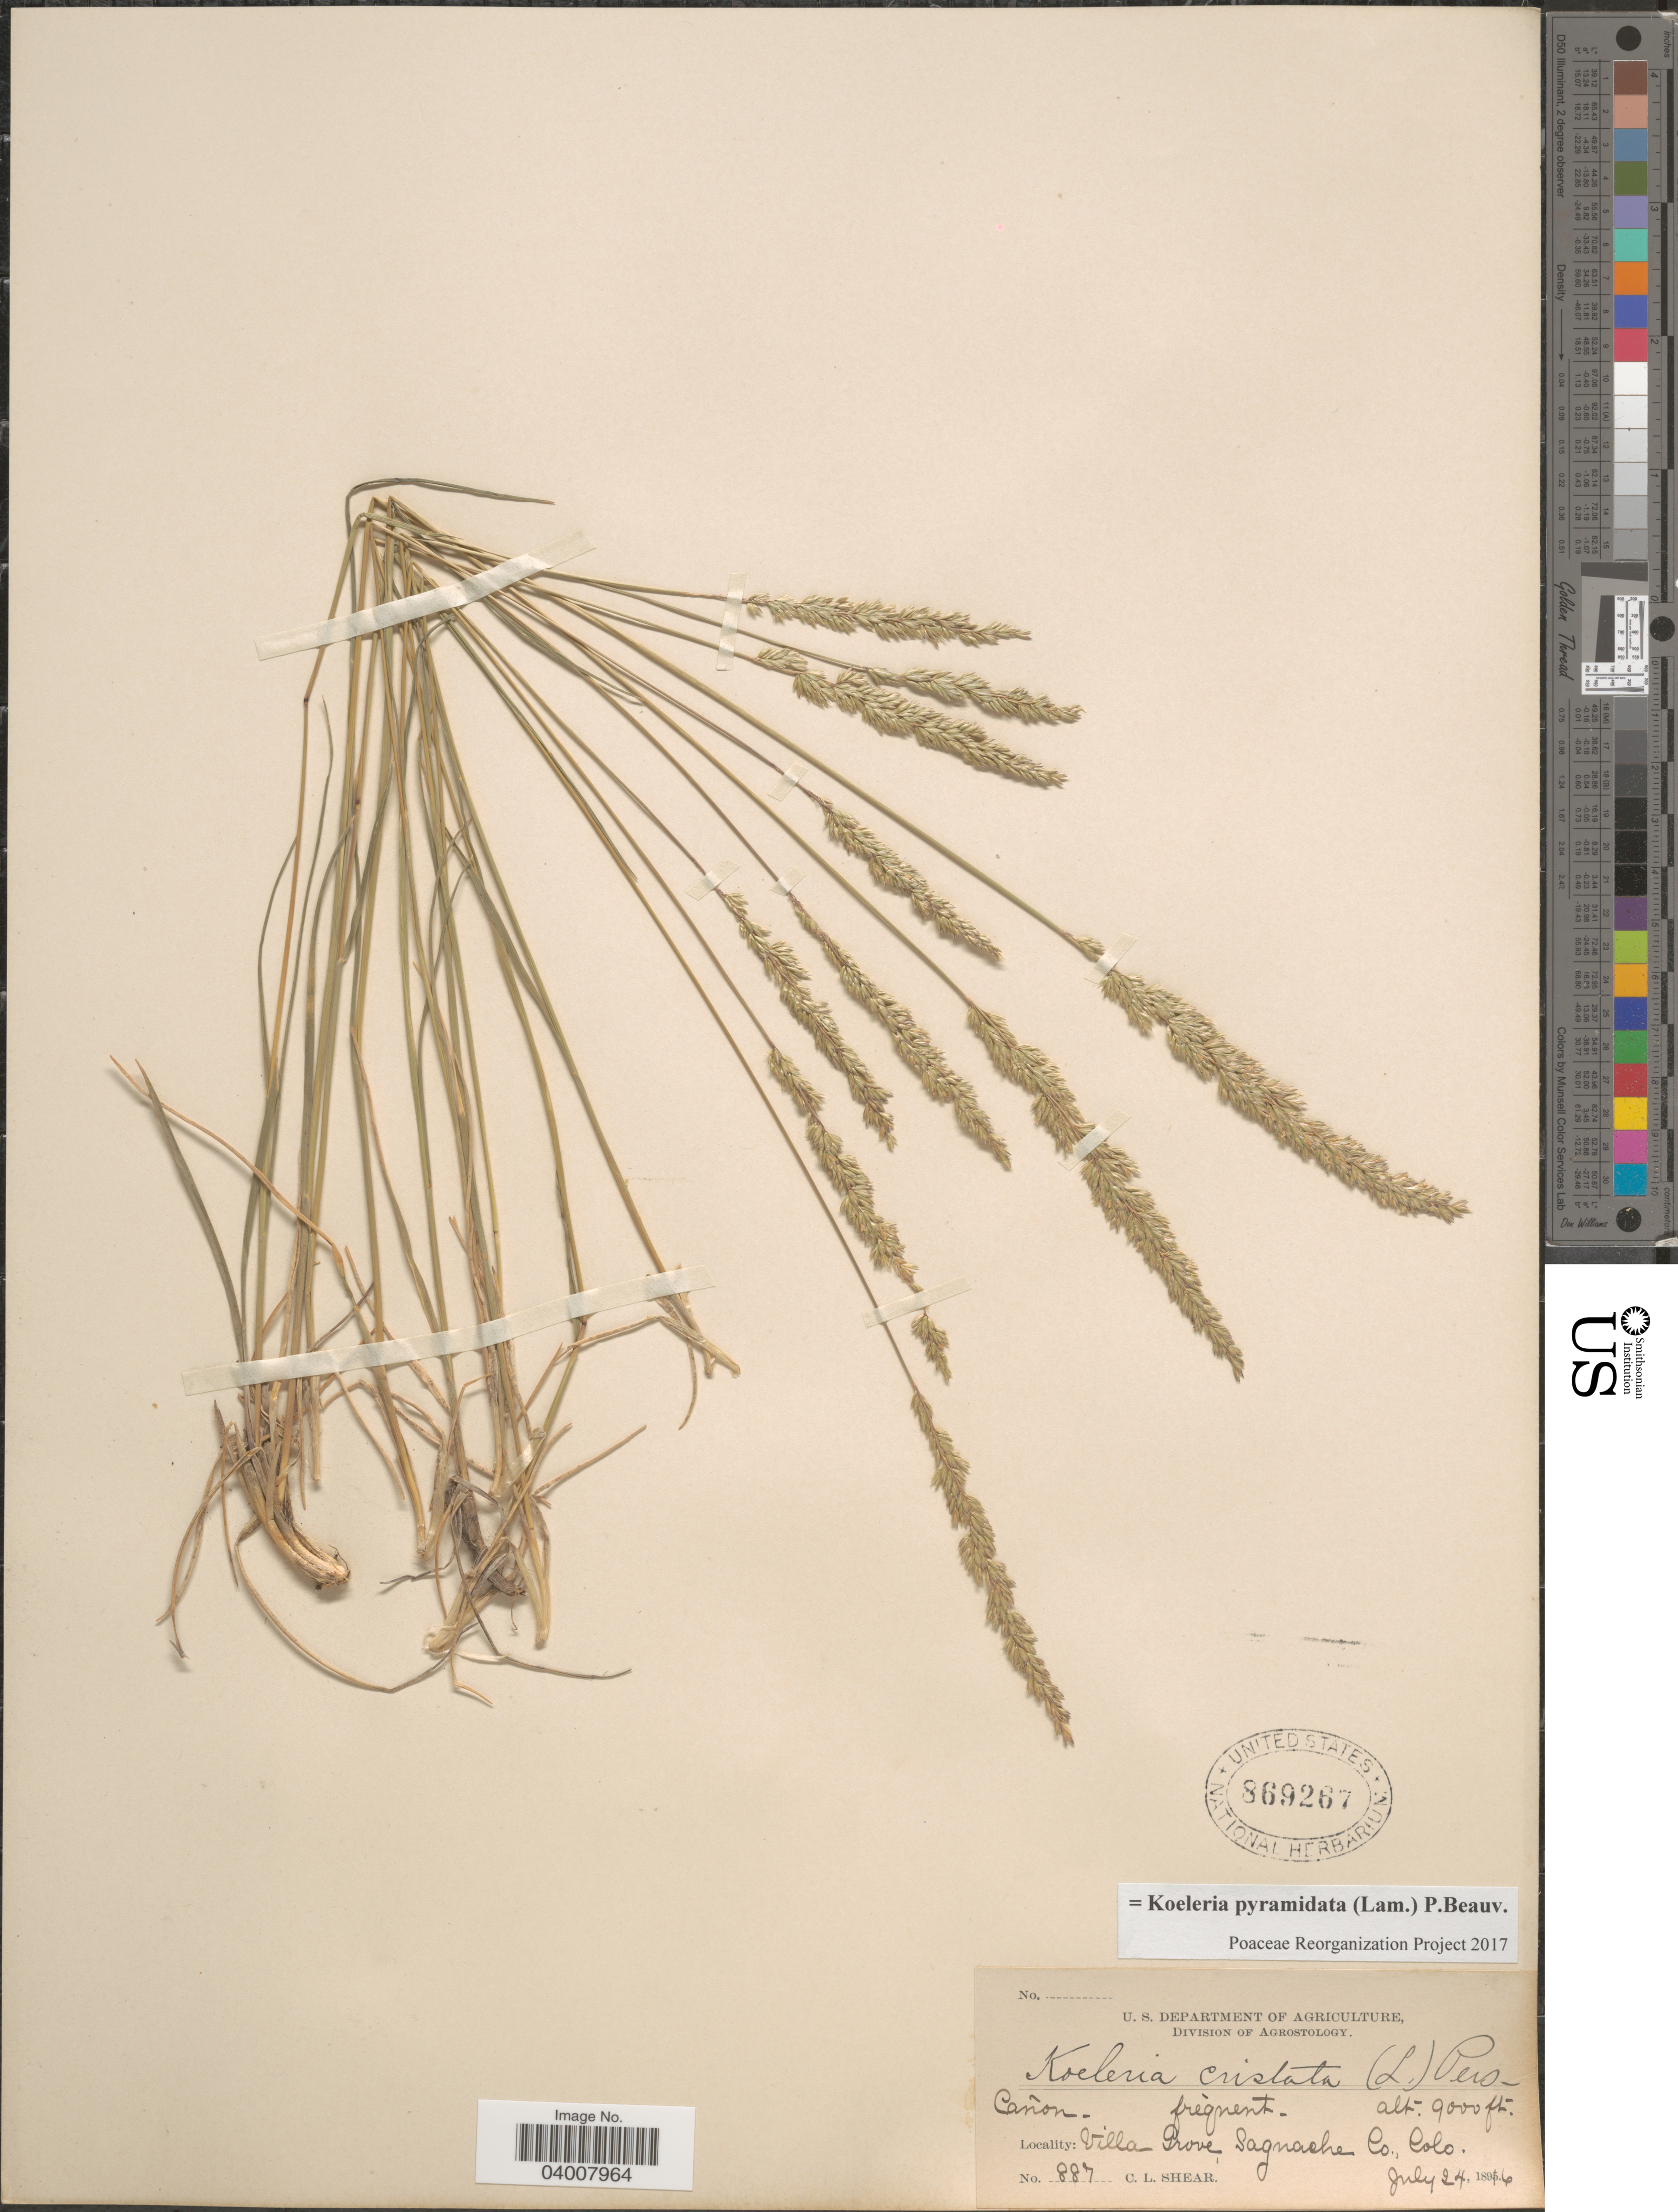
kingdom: Plantae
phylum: Tracheophyta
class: Liliopsida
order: Poales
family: Poaceae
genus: Koeleria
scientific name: Koeleria pyramidata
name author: (Lam.) P. Beauv.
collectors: C. L. Shear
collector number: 887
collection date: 1816-07-24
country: United States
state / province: Colorado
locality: Cañon, frequent. Villa Grove, Saguache Co.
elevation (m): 2743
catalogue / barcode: US 869267